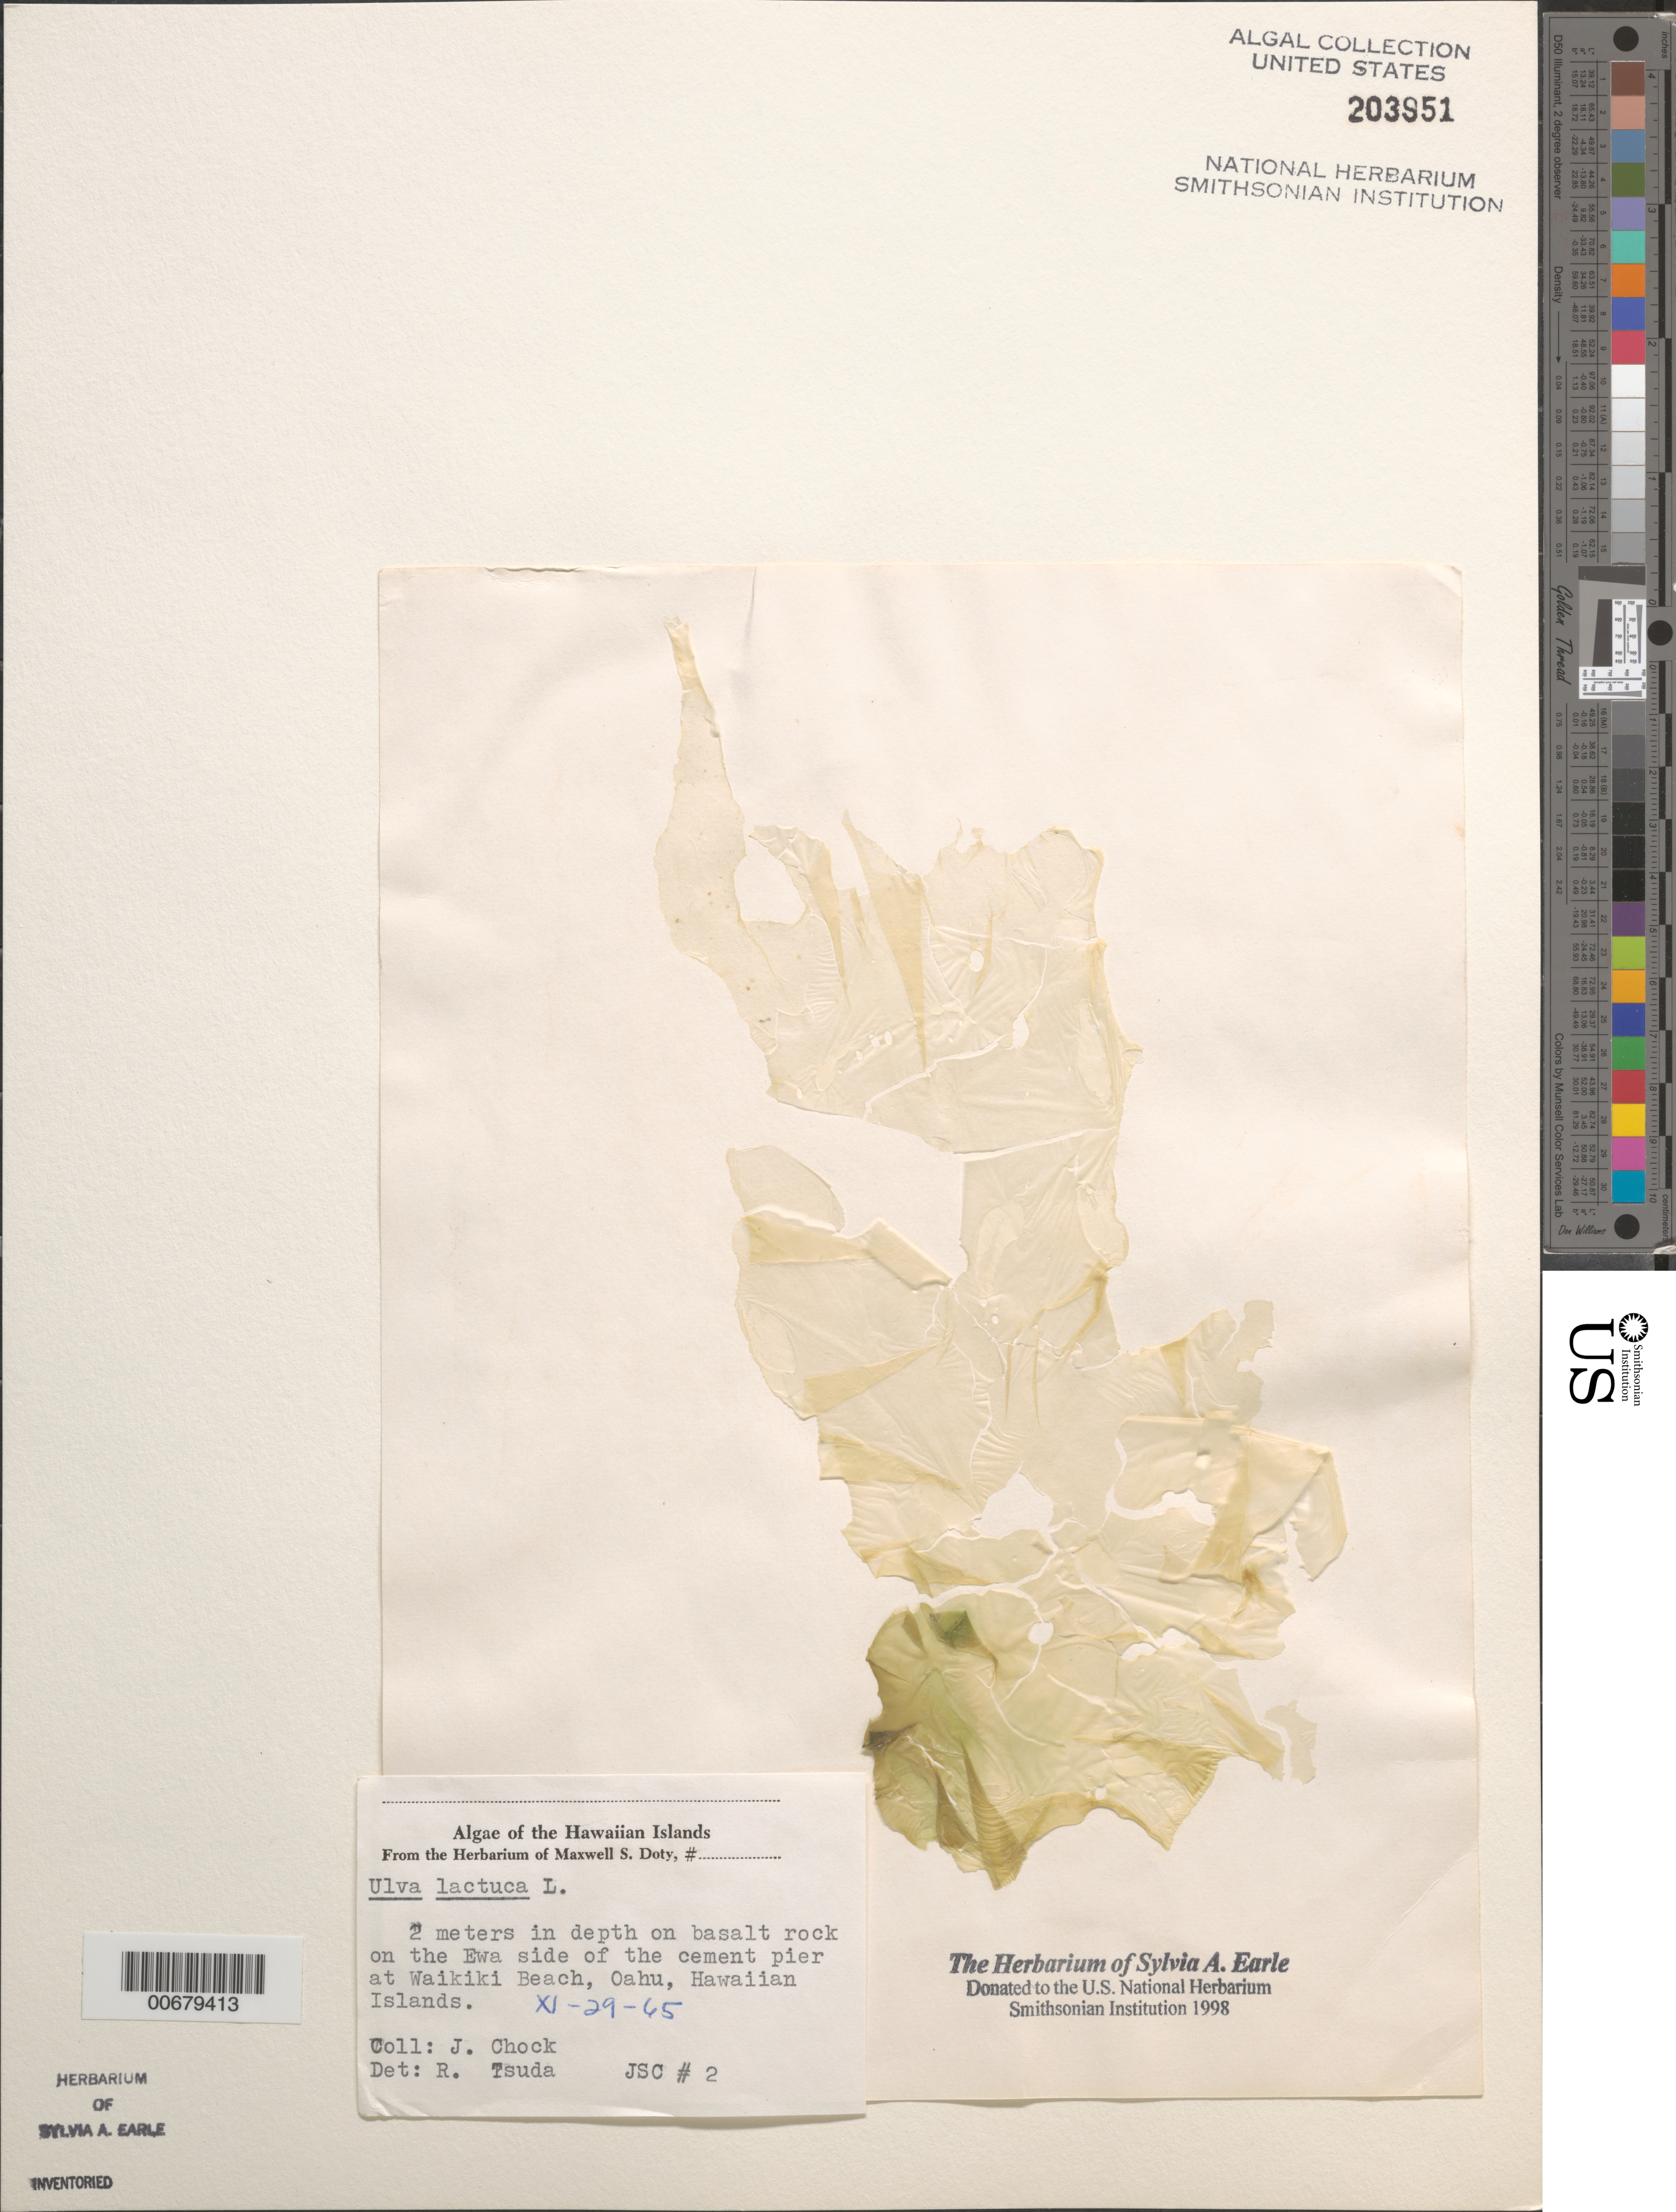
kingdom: Plantae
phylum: Chlorophyta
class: Ulvophyceae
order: Ulvales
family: Ulvaceae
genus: Ulva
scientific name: Ulva lactuca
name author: L.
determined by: Tsuda, R. T.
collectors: J. Chock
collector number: JSC 2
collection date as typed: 29 Nov 1965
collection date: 1965-11-29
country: United States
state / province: Hawaii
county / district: Honolulu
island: Oahu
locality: Waikiki Beach, Ewa side of cement pier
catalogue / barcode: US 203951